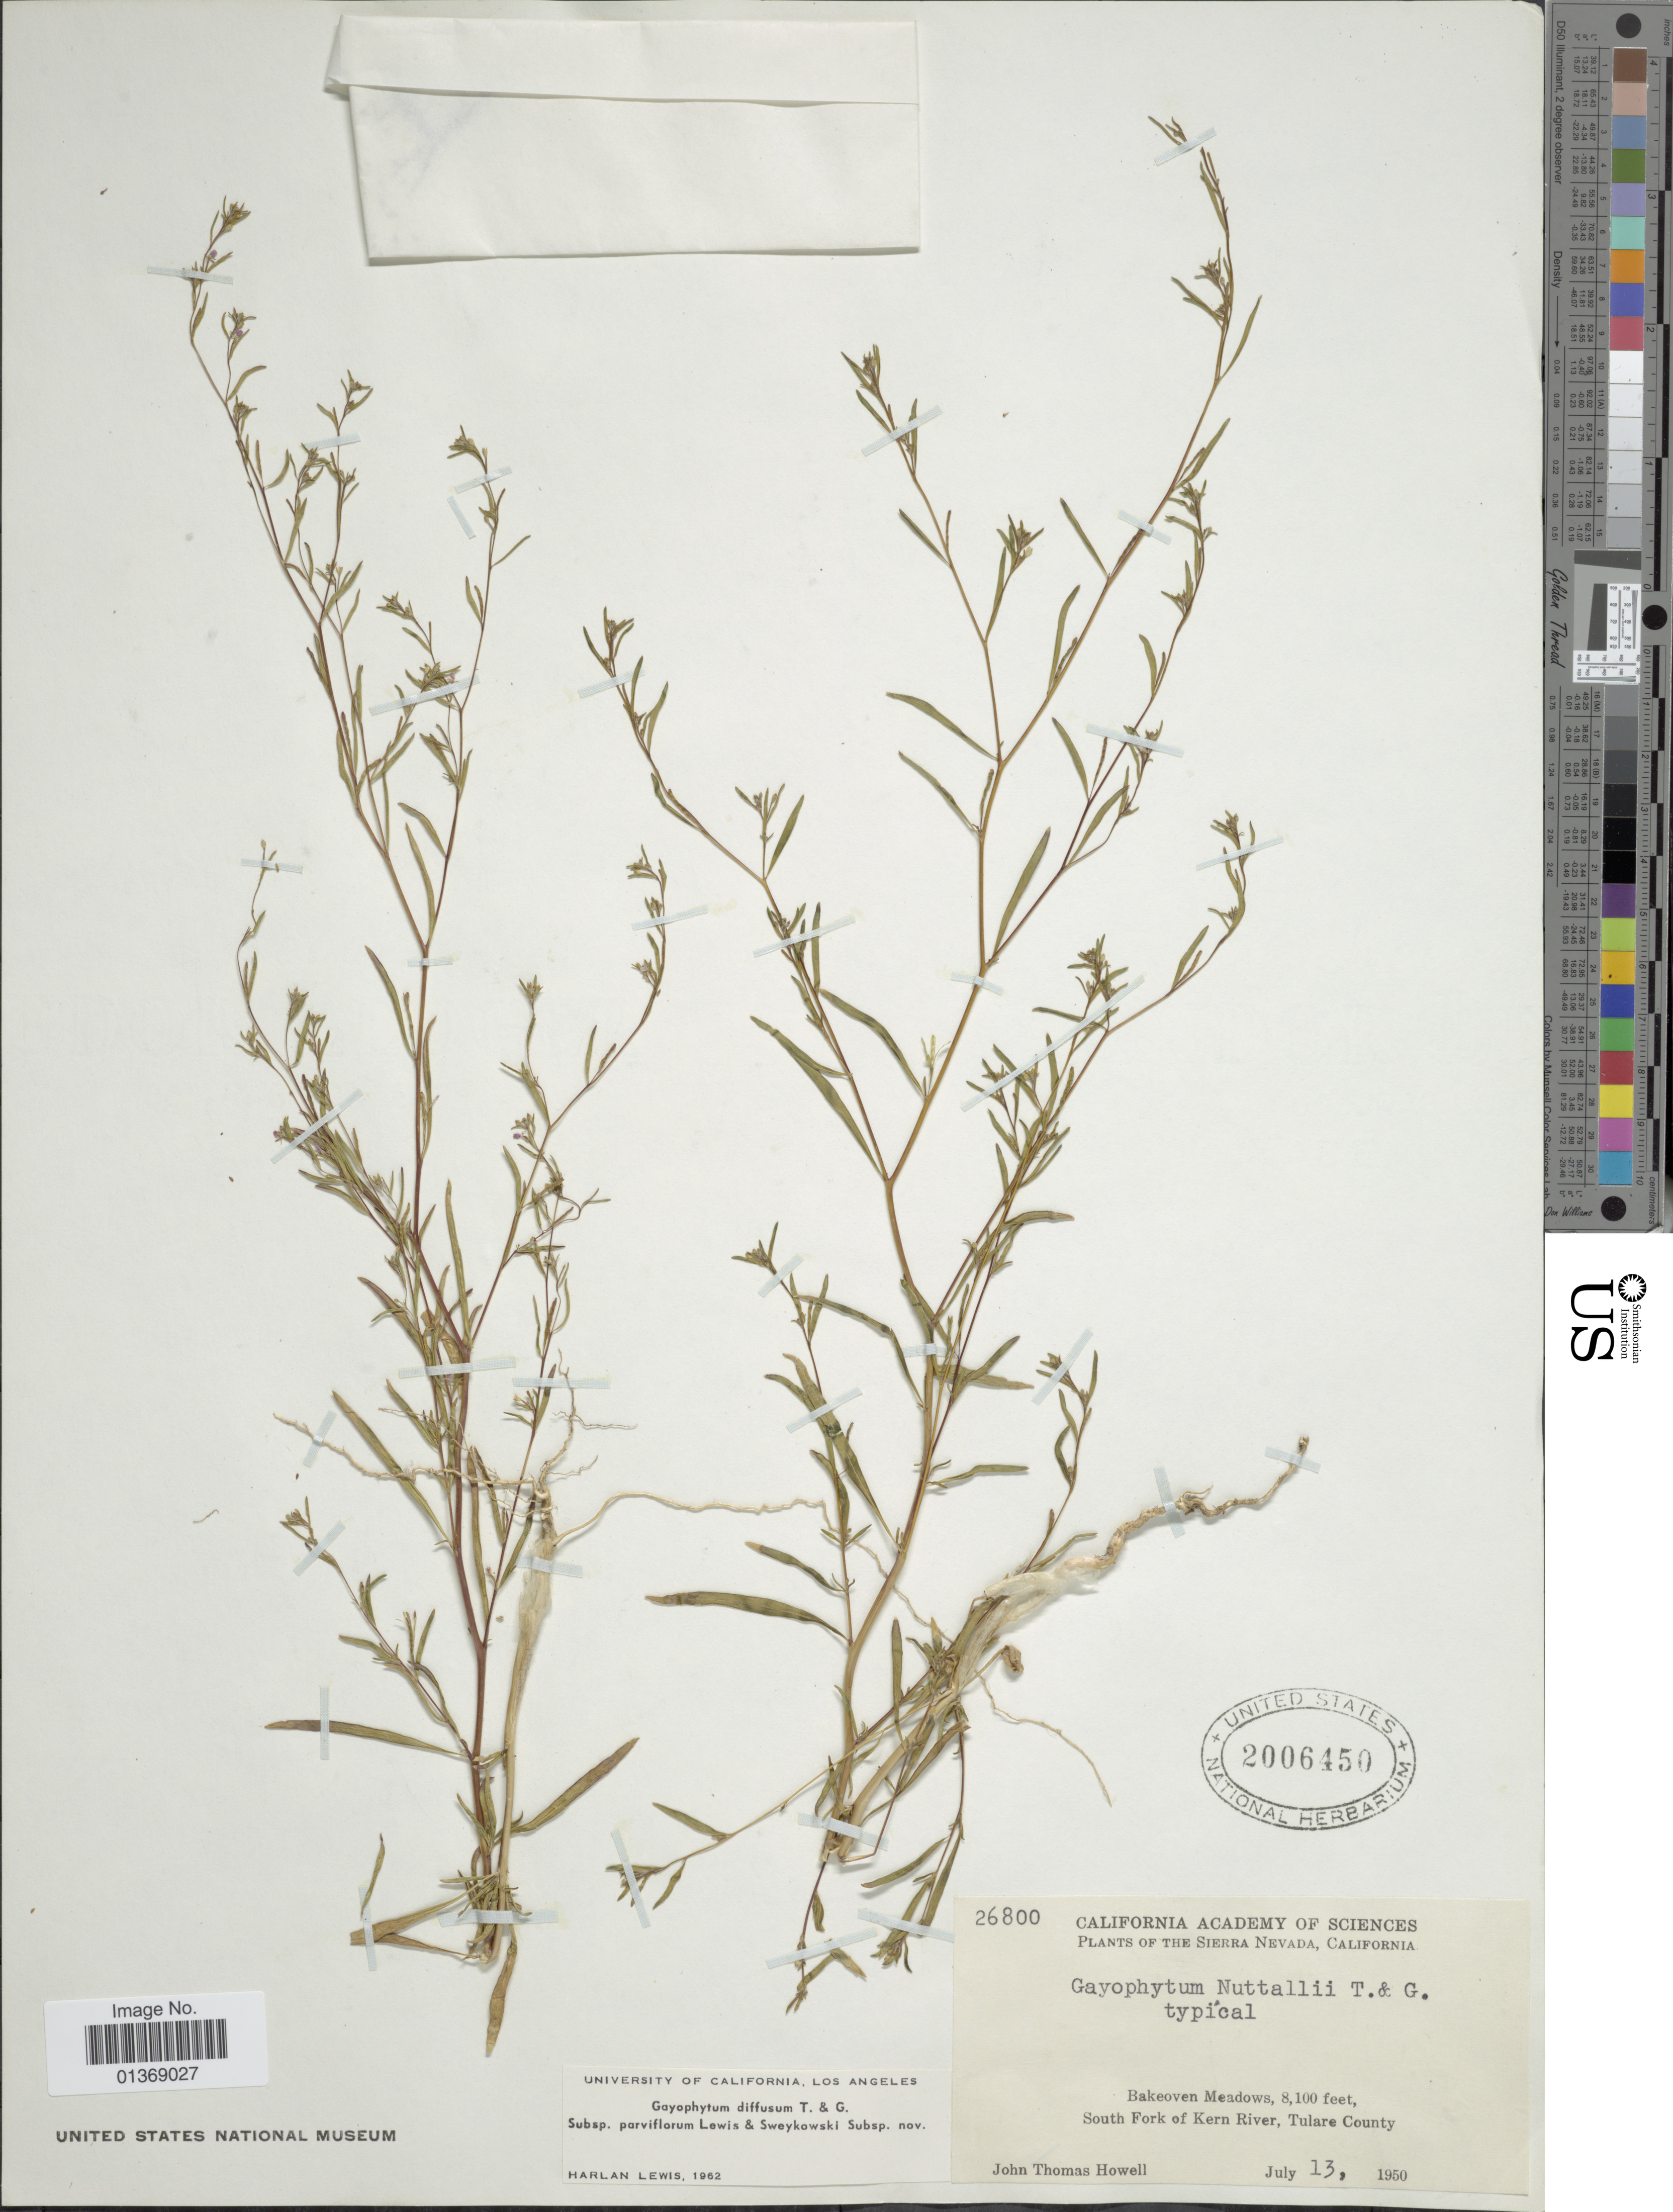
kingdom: Plantae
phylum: Tracheophyta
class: Magnoliopsida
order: Myrtales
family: Onagraceae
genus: Gayophytum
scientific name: Gayophytum diffusum subsp. parviflorum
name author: F. H. Lewis & Szweyk.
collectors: J. T. Howell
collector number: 26800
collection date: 1950-07-13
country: United States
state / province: California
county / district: Tulare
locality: Sierra Nevadam Bakeoven Meadows, South Fork of Kern River, Tulare County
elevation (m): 2469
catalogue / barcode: US 2006450